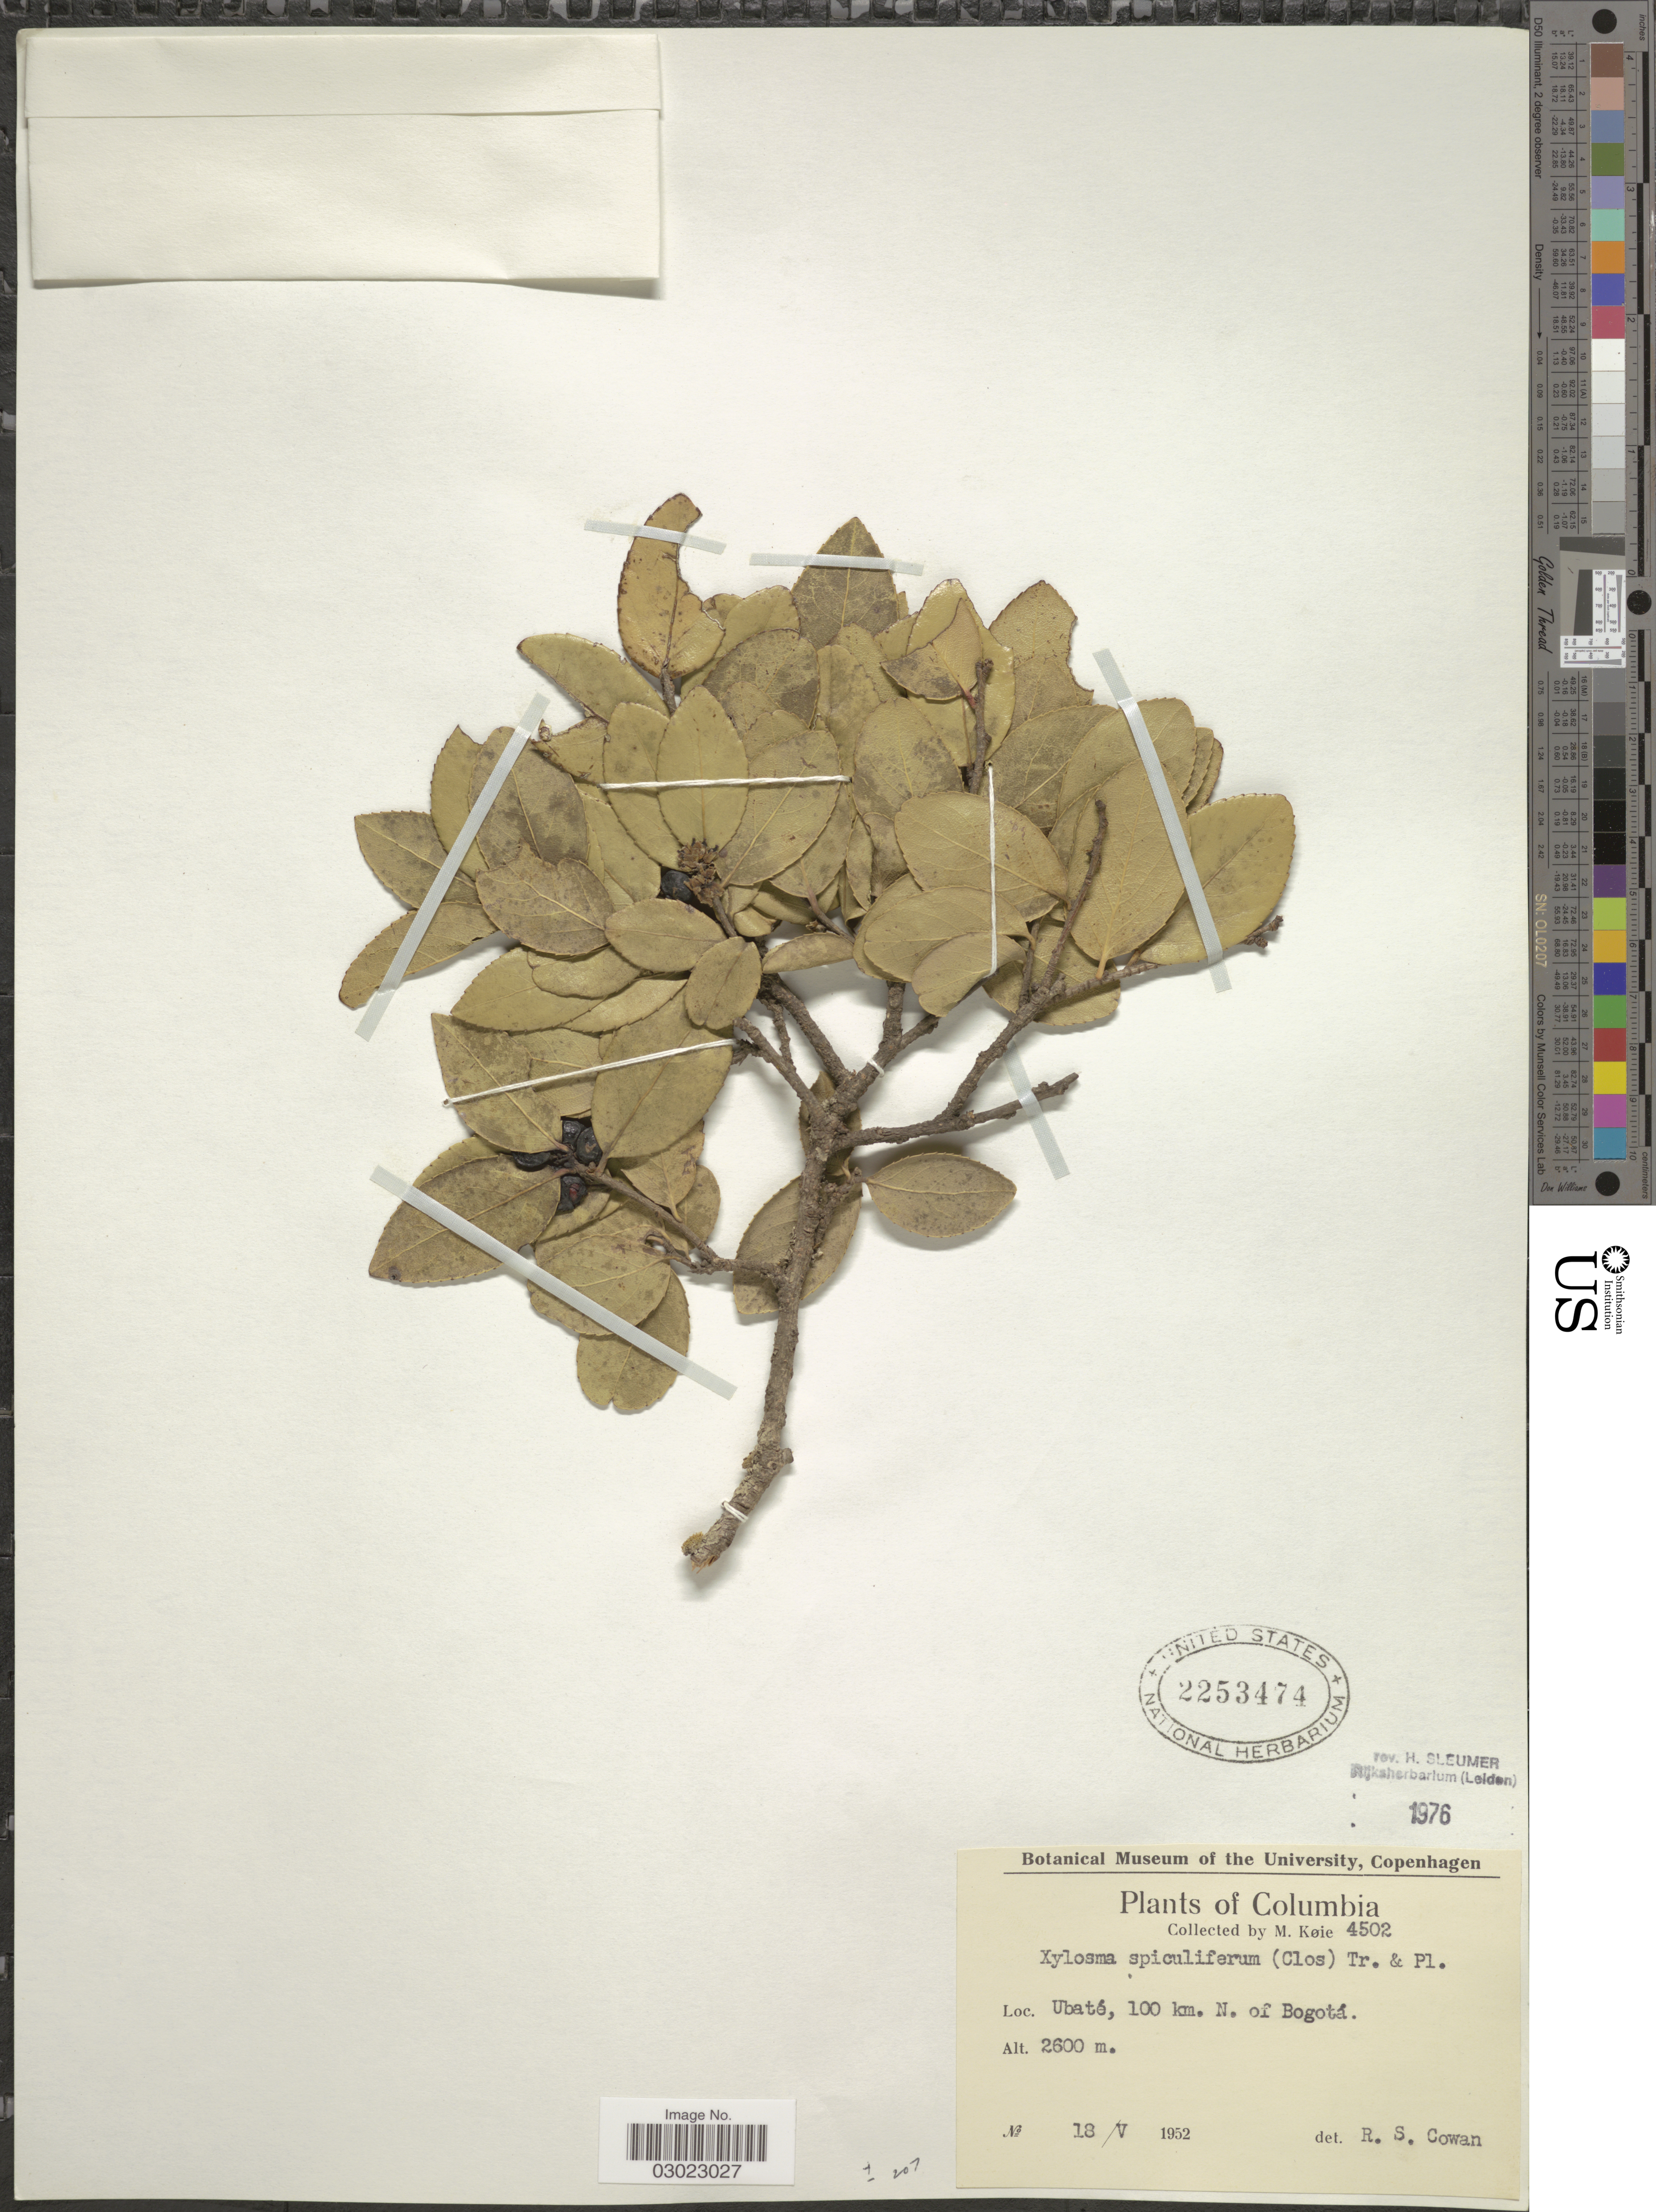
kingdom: Plantae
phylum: Tracheophyta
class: Magnoliopsida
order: Malpighiales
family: Salicaceae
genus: Xylosma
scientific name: Xylosma spiculifera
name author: (Tul.) Triana & Planch.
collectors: M. Köie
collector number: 4502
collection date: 1952-05-18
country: Colombia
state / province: Bogota D.C.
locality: Ubaté, 100 km. N. of Bogotá.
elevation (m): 2600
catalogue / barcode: US 2253474